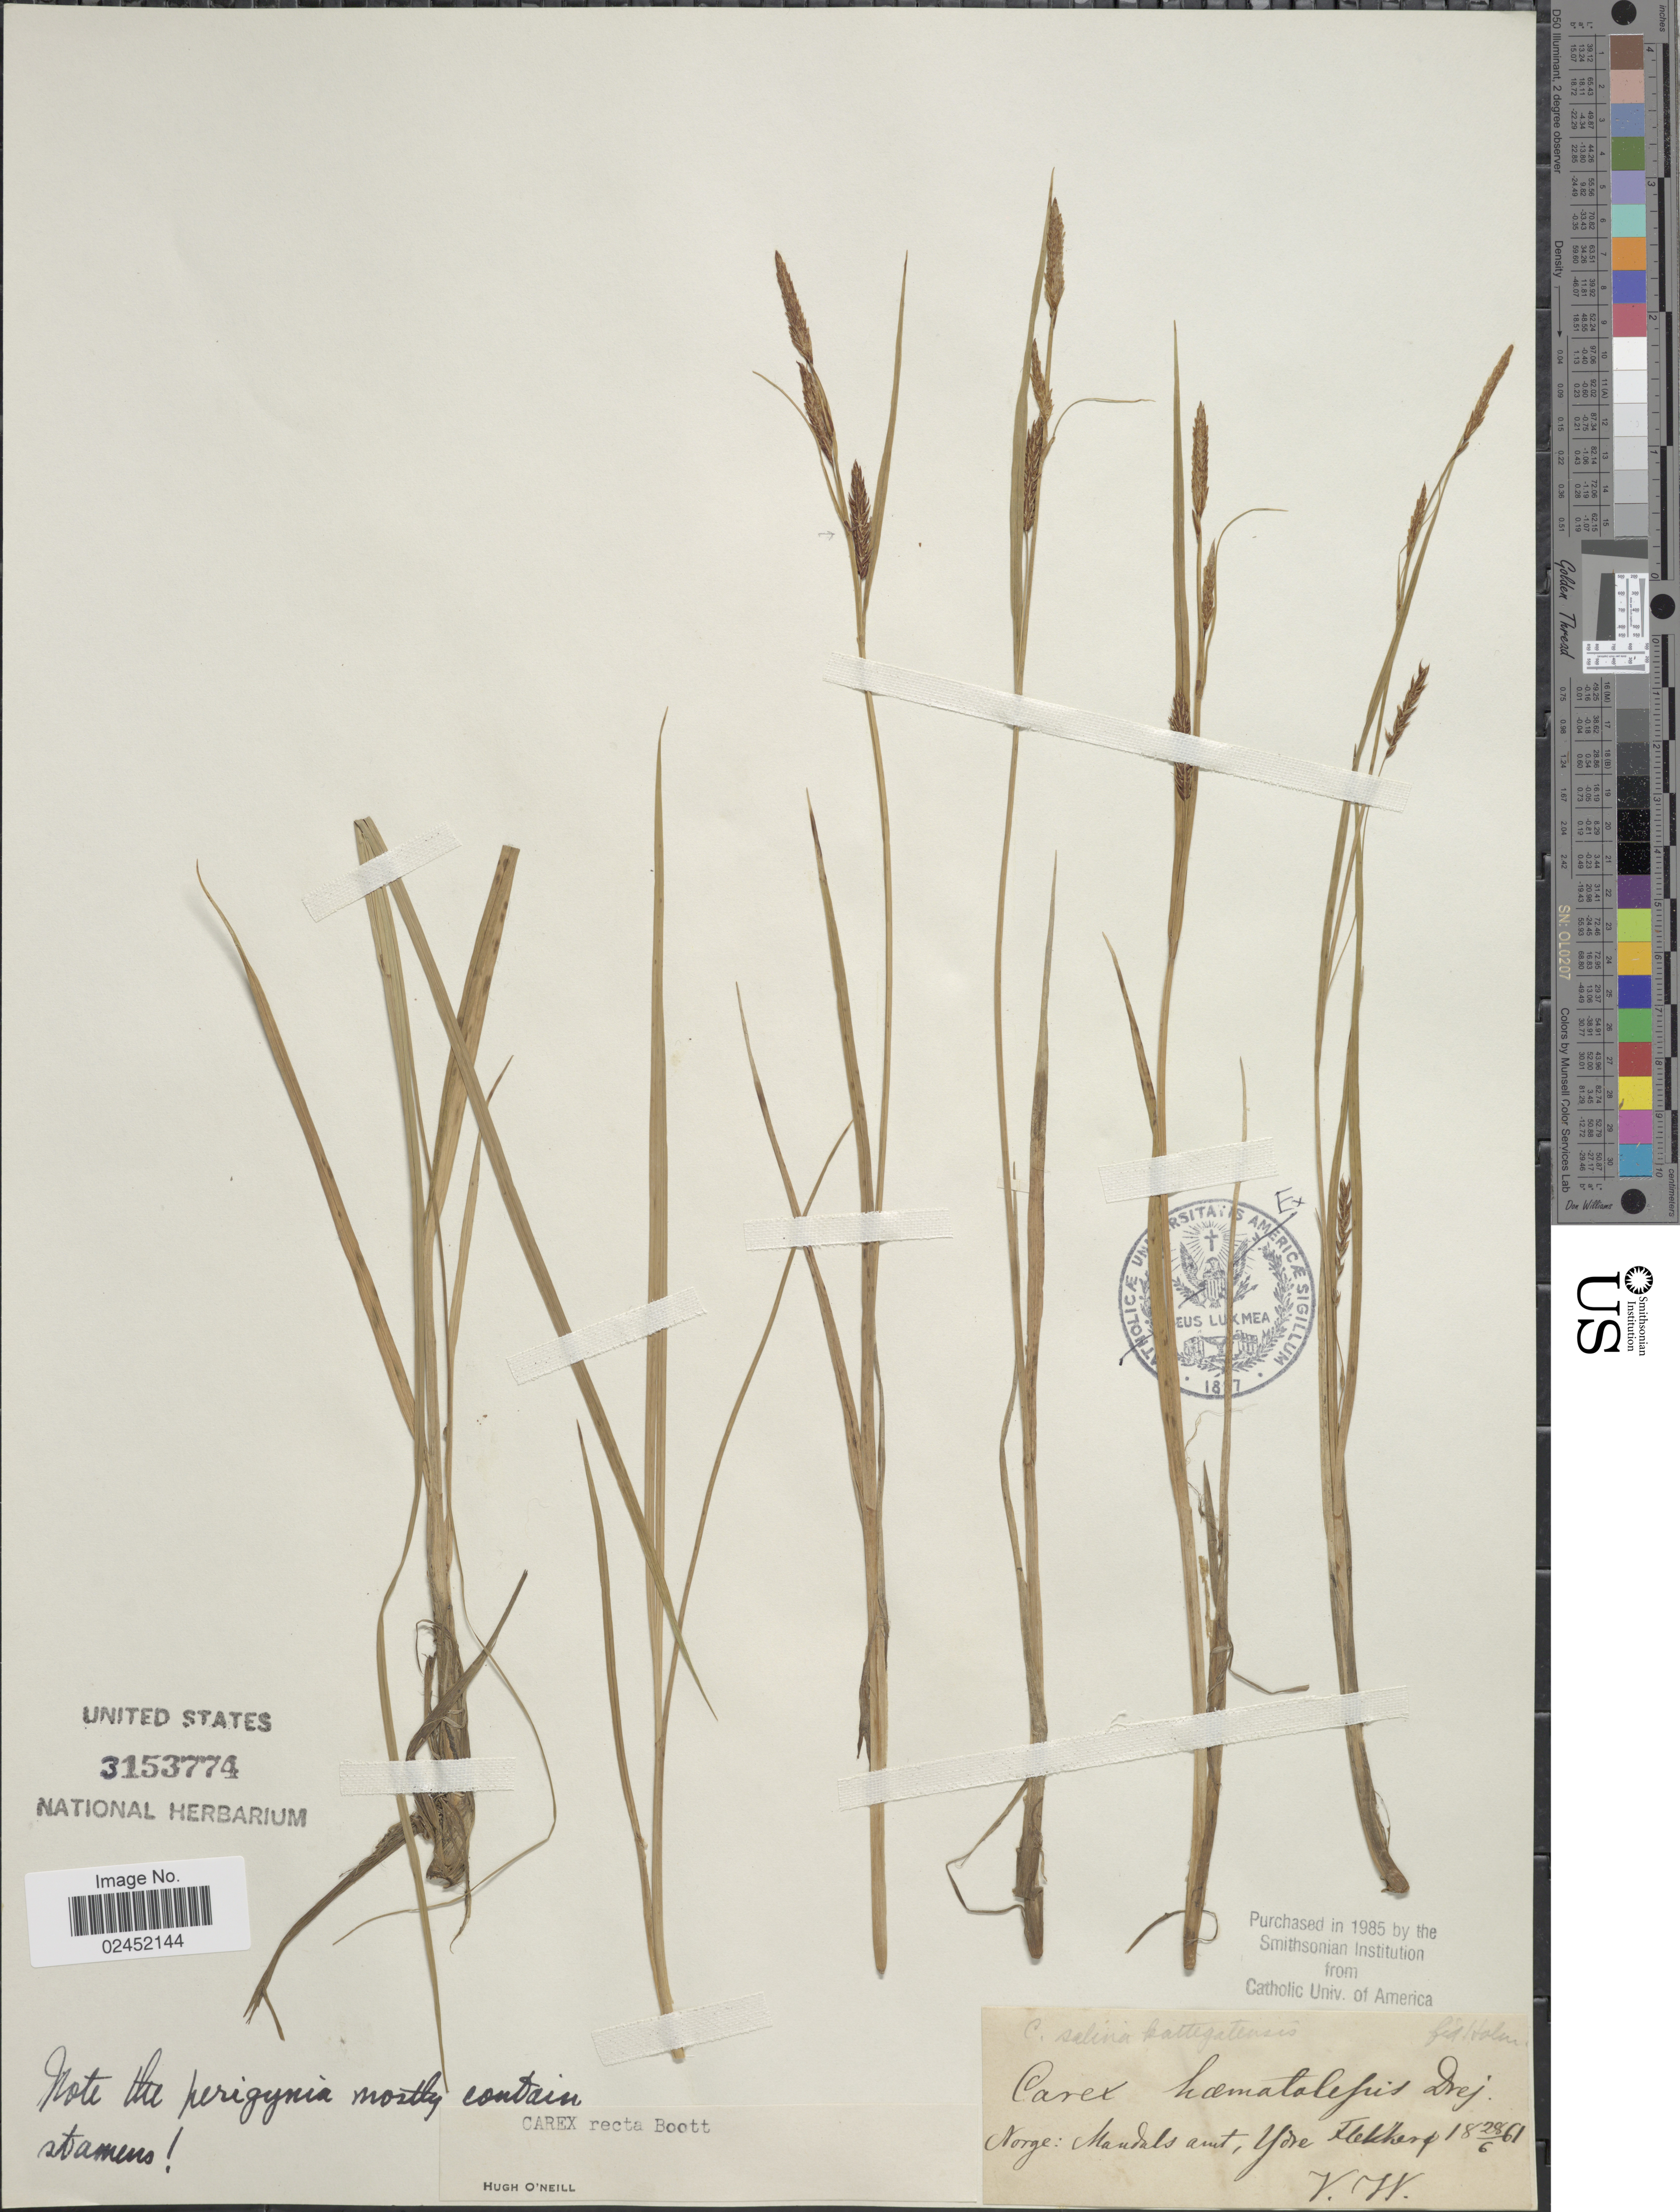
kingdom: Plantae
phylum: Tracheophyta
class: Liliopsida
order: Poales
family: Cyperaceae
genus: Carex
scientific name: Carex recta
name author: Boott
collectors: V. B. Wittrock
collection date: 1861-06-28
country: Norway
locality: Norge: Mandals amt, Ydre Flekkerp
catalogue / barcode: US 3153774